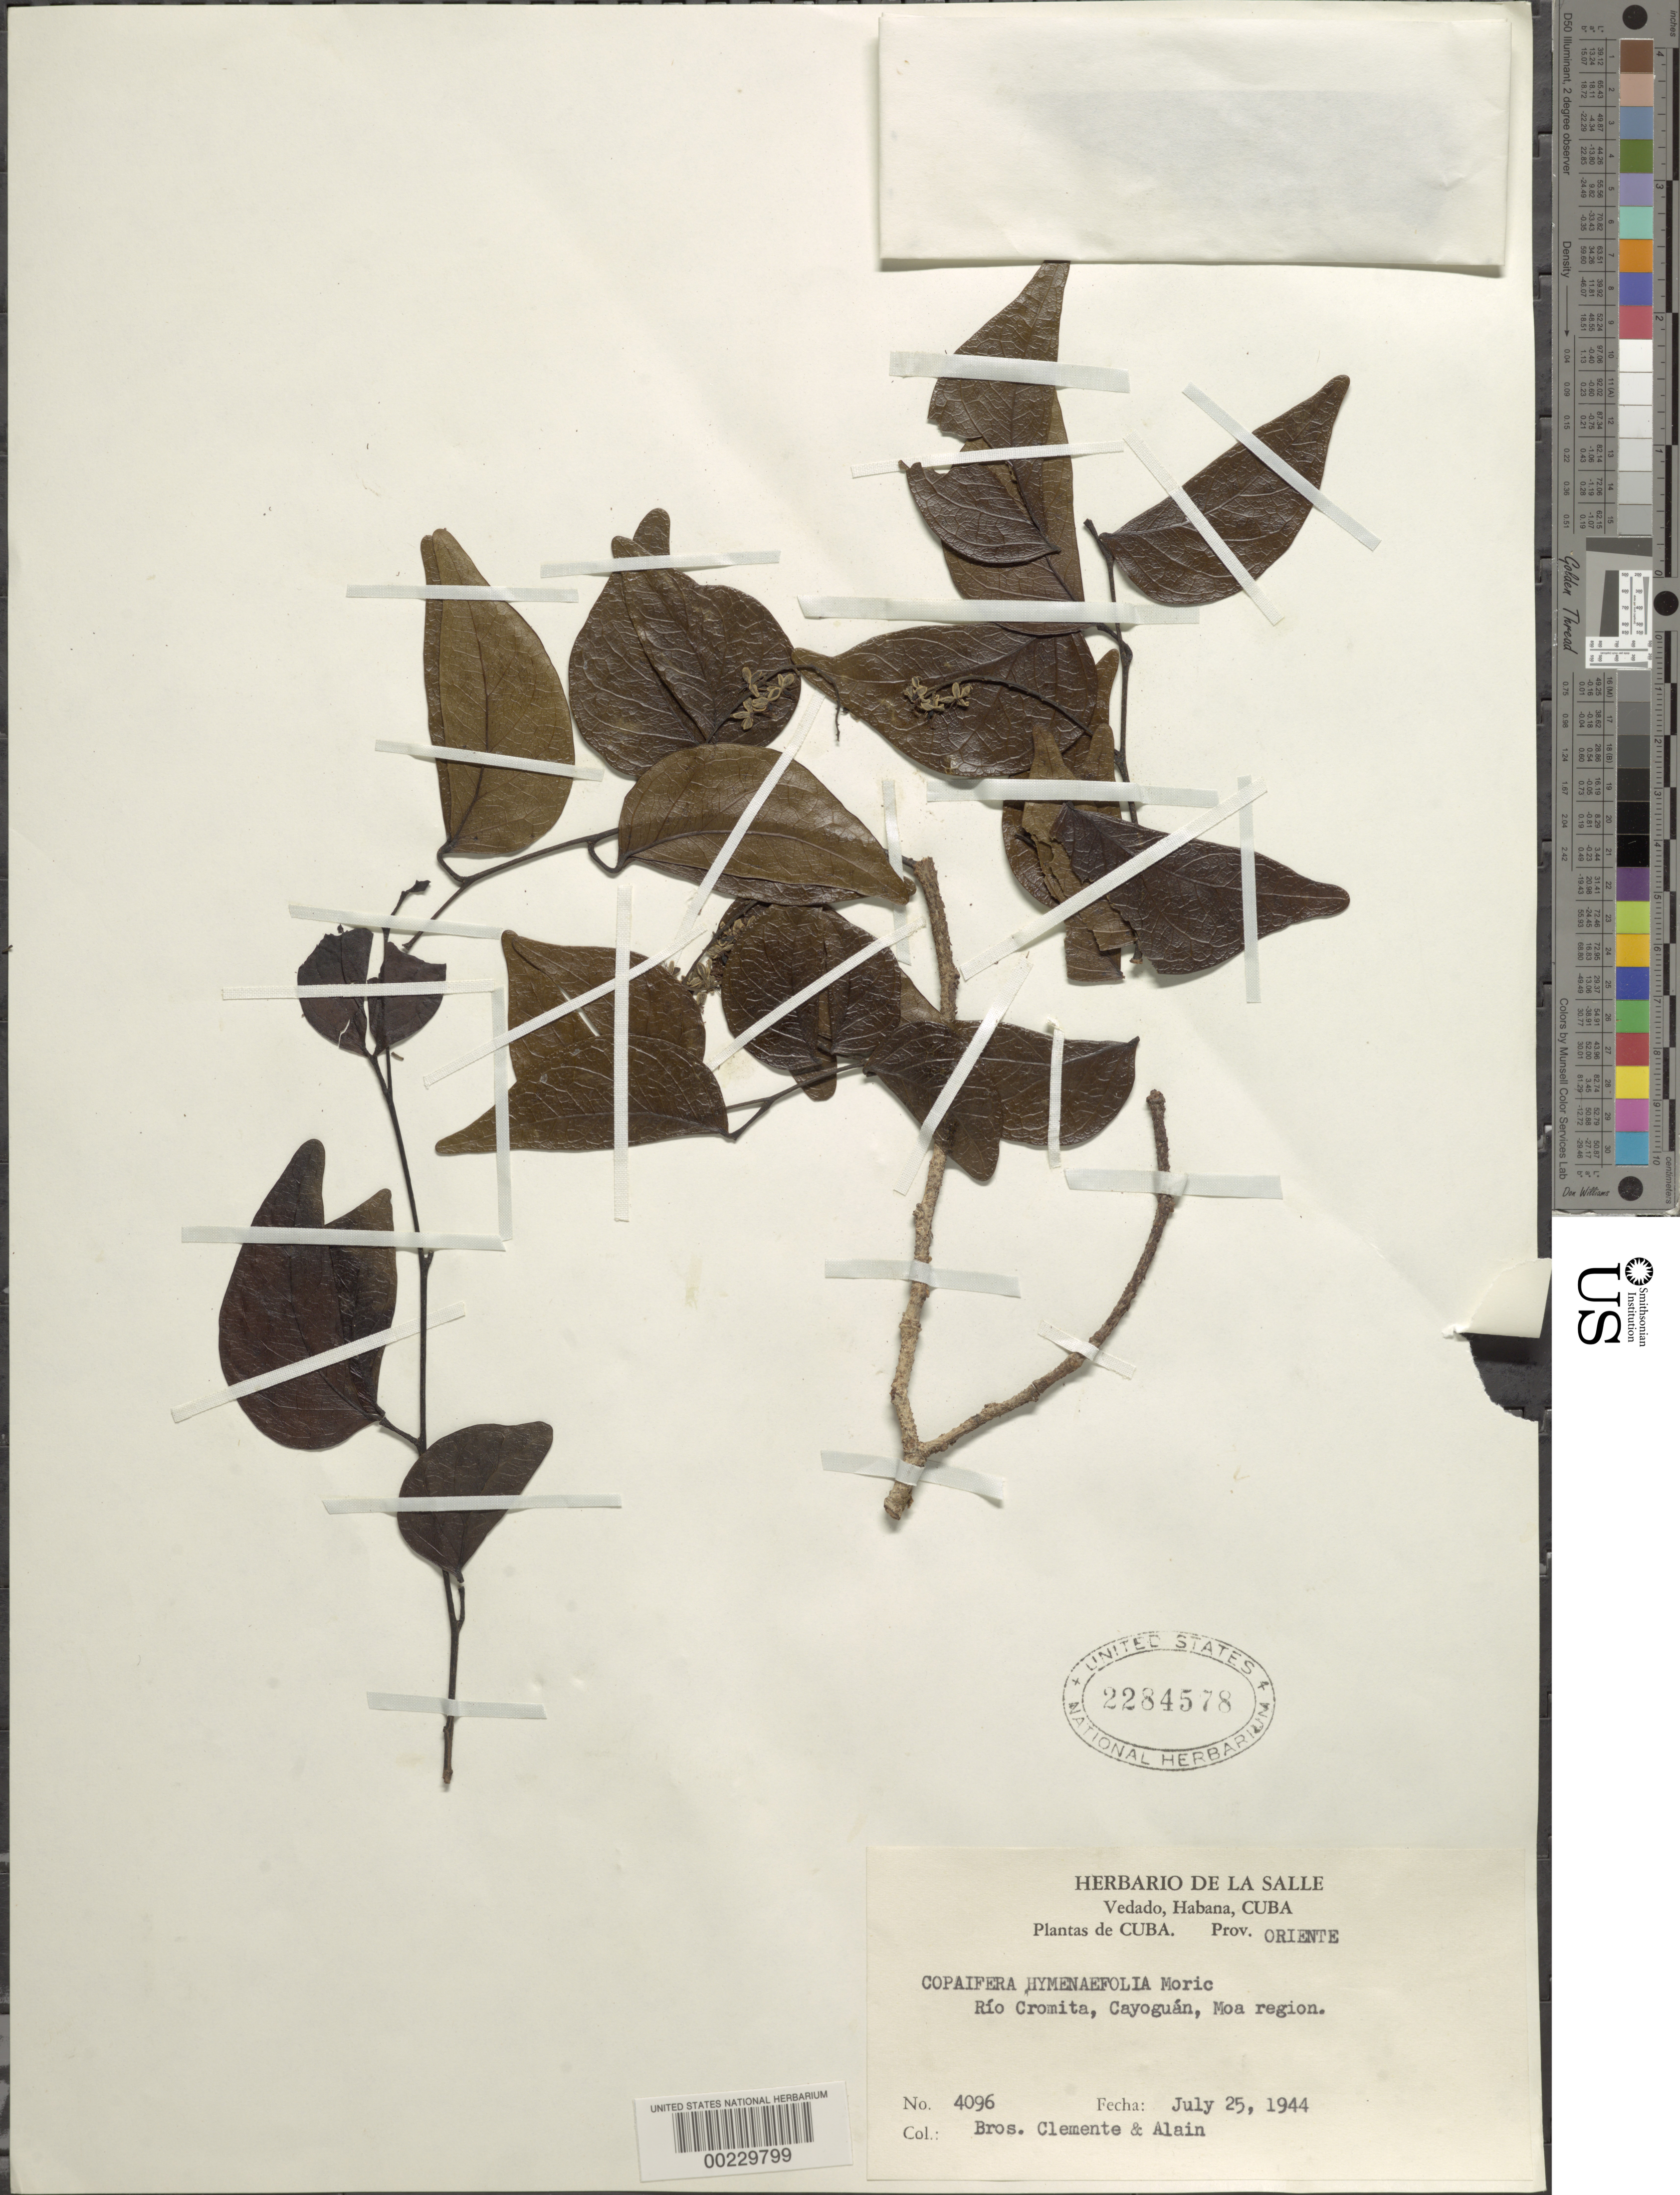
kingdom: Plantae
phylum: Tracheophyta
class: Magnoliopsida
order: Fabales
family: Fabaceae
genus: Copaifera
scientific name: Copaifera hymenaeifolia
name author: Moric.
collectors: B. Clement & A. H. Liogier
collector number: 4096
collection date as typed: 25 Jul 1944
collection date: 1944-07-25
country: Cuba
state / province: Oriente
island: Greater Antilles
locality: Rio cromita, cayoguan, moa region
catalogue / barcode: US 2284578